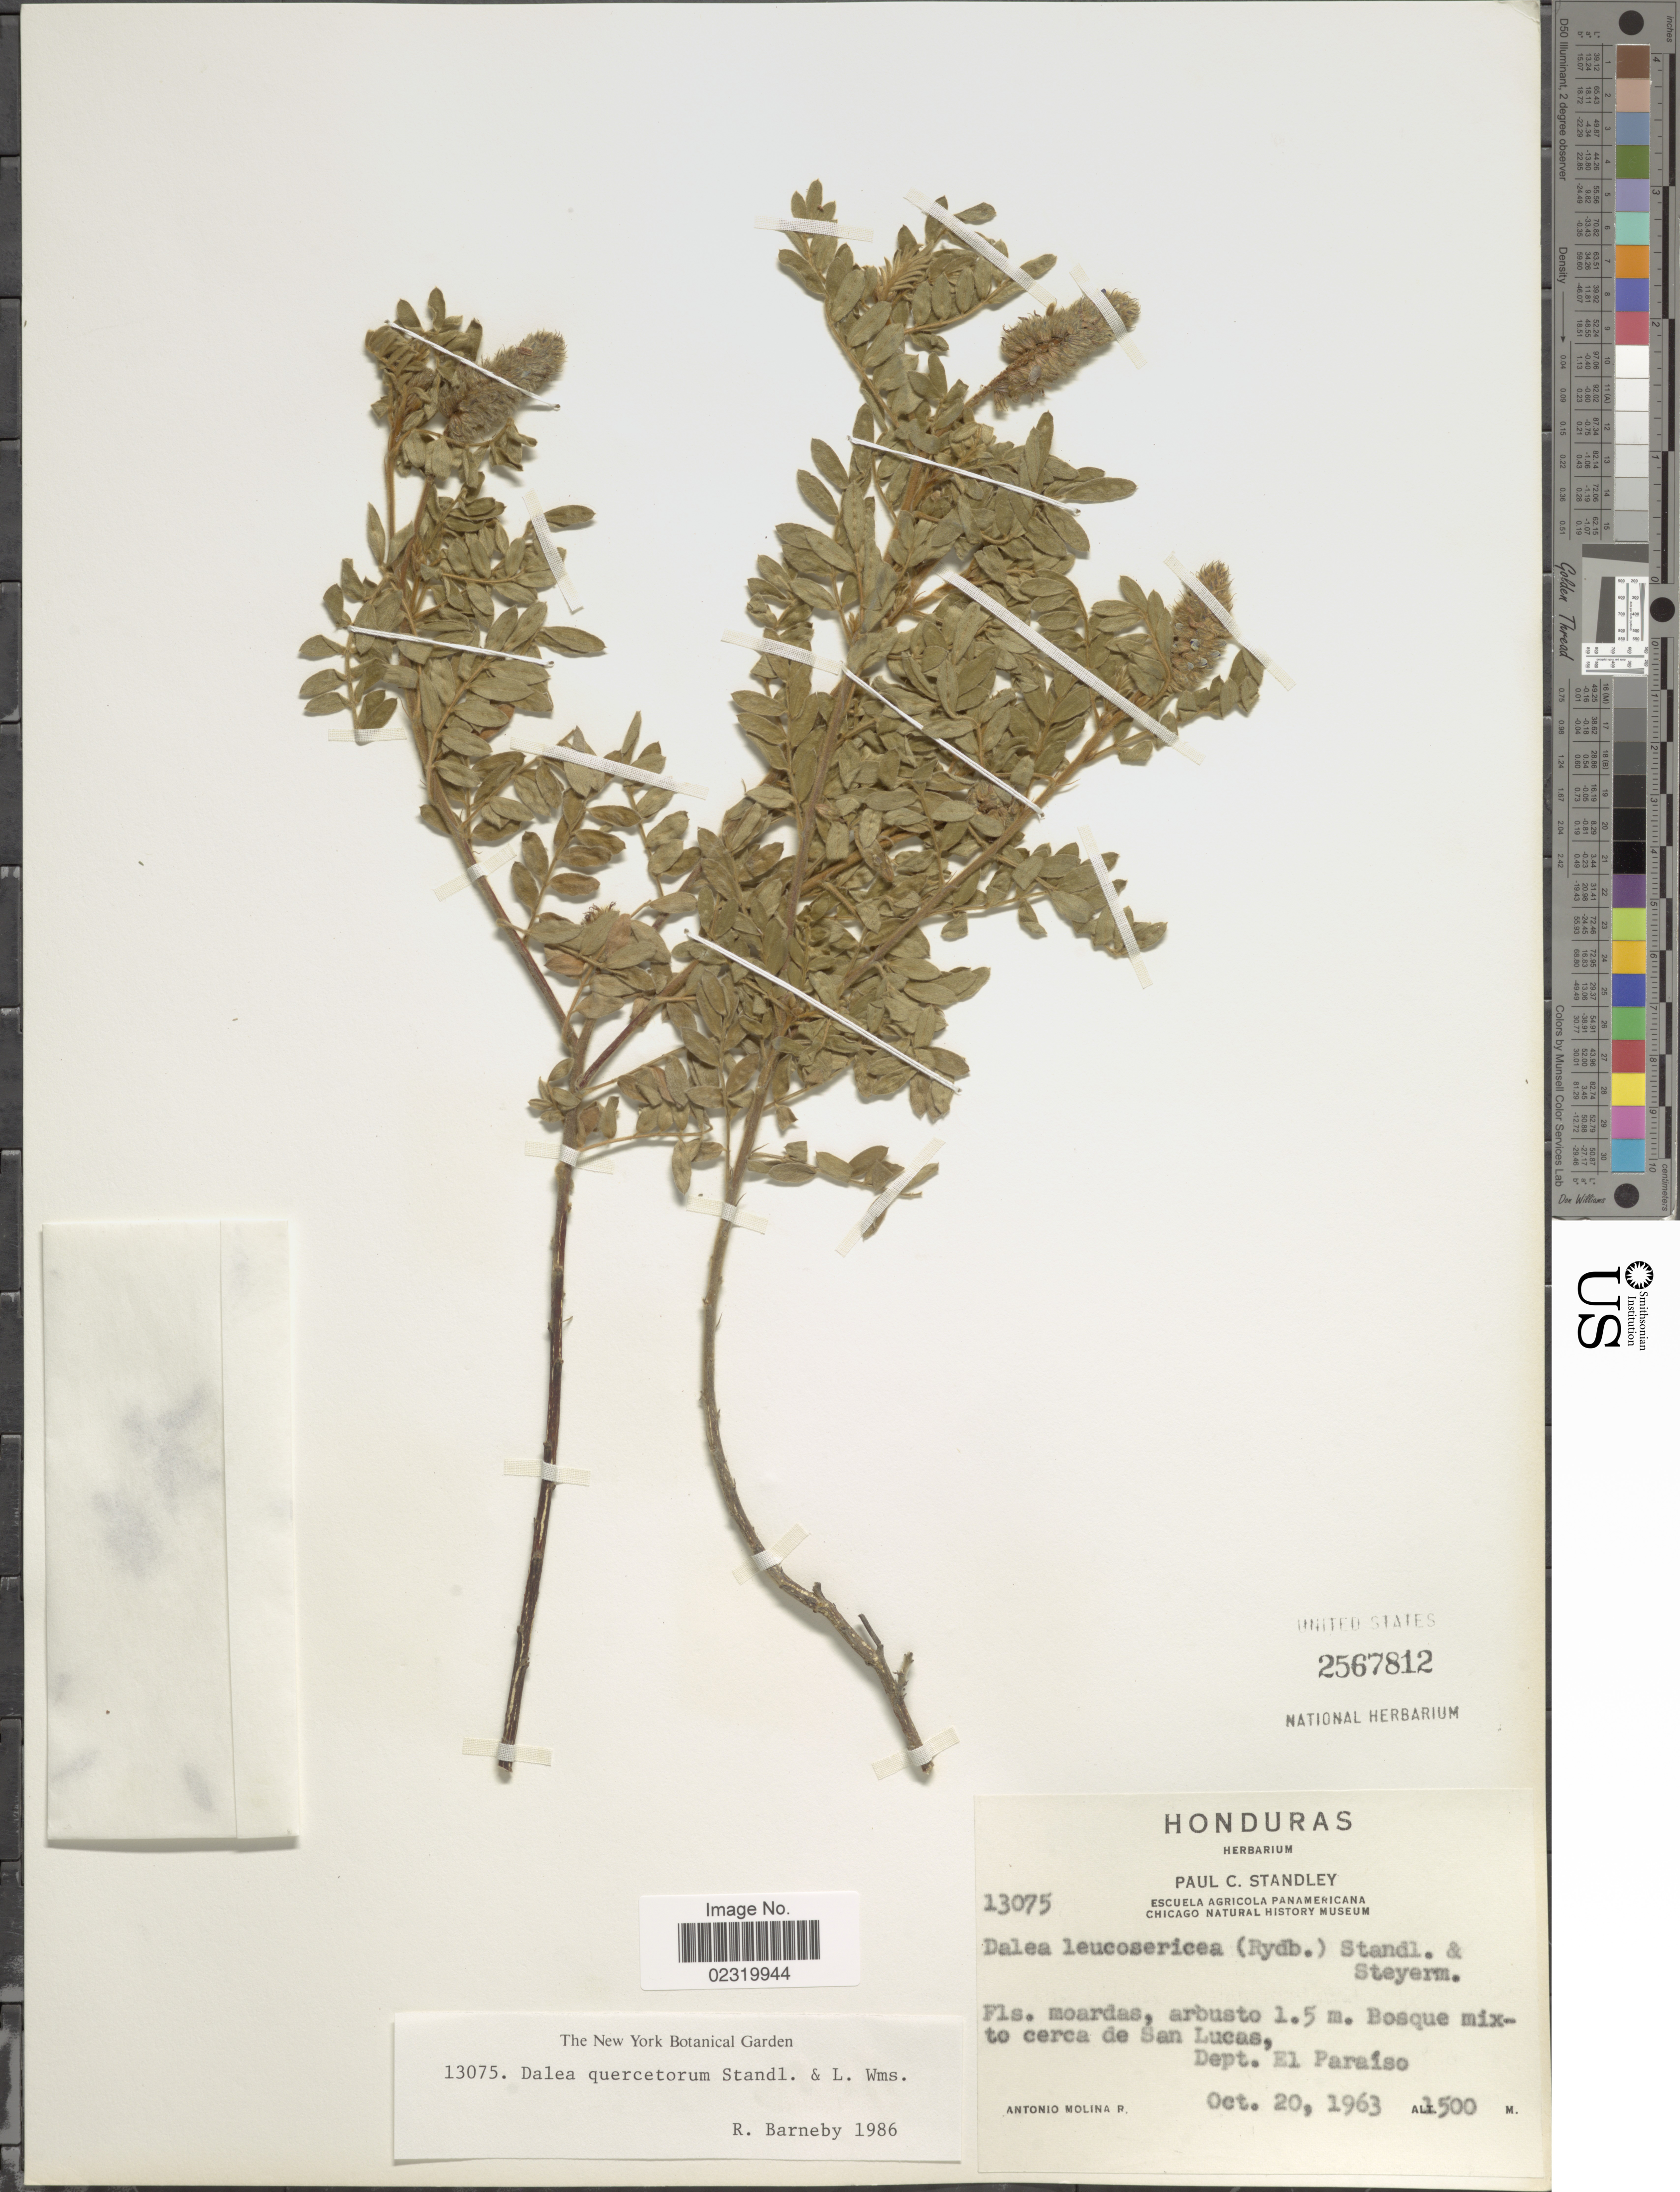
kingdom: Plantae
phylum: Tracheophyta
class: Magnoliopsida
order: Fabales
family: Fabaceae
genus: Dalea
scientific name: Dalea quercetorum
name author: Standl. & L.O. Williams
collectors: A. Molina R.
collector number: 13075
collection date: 1963-10-20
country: Honduras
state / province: El Paraíso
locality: Cerca de San Lucas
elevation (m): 1500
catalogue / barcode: US 2567812